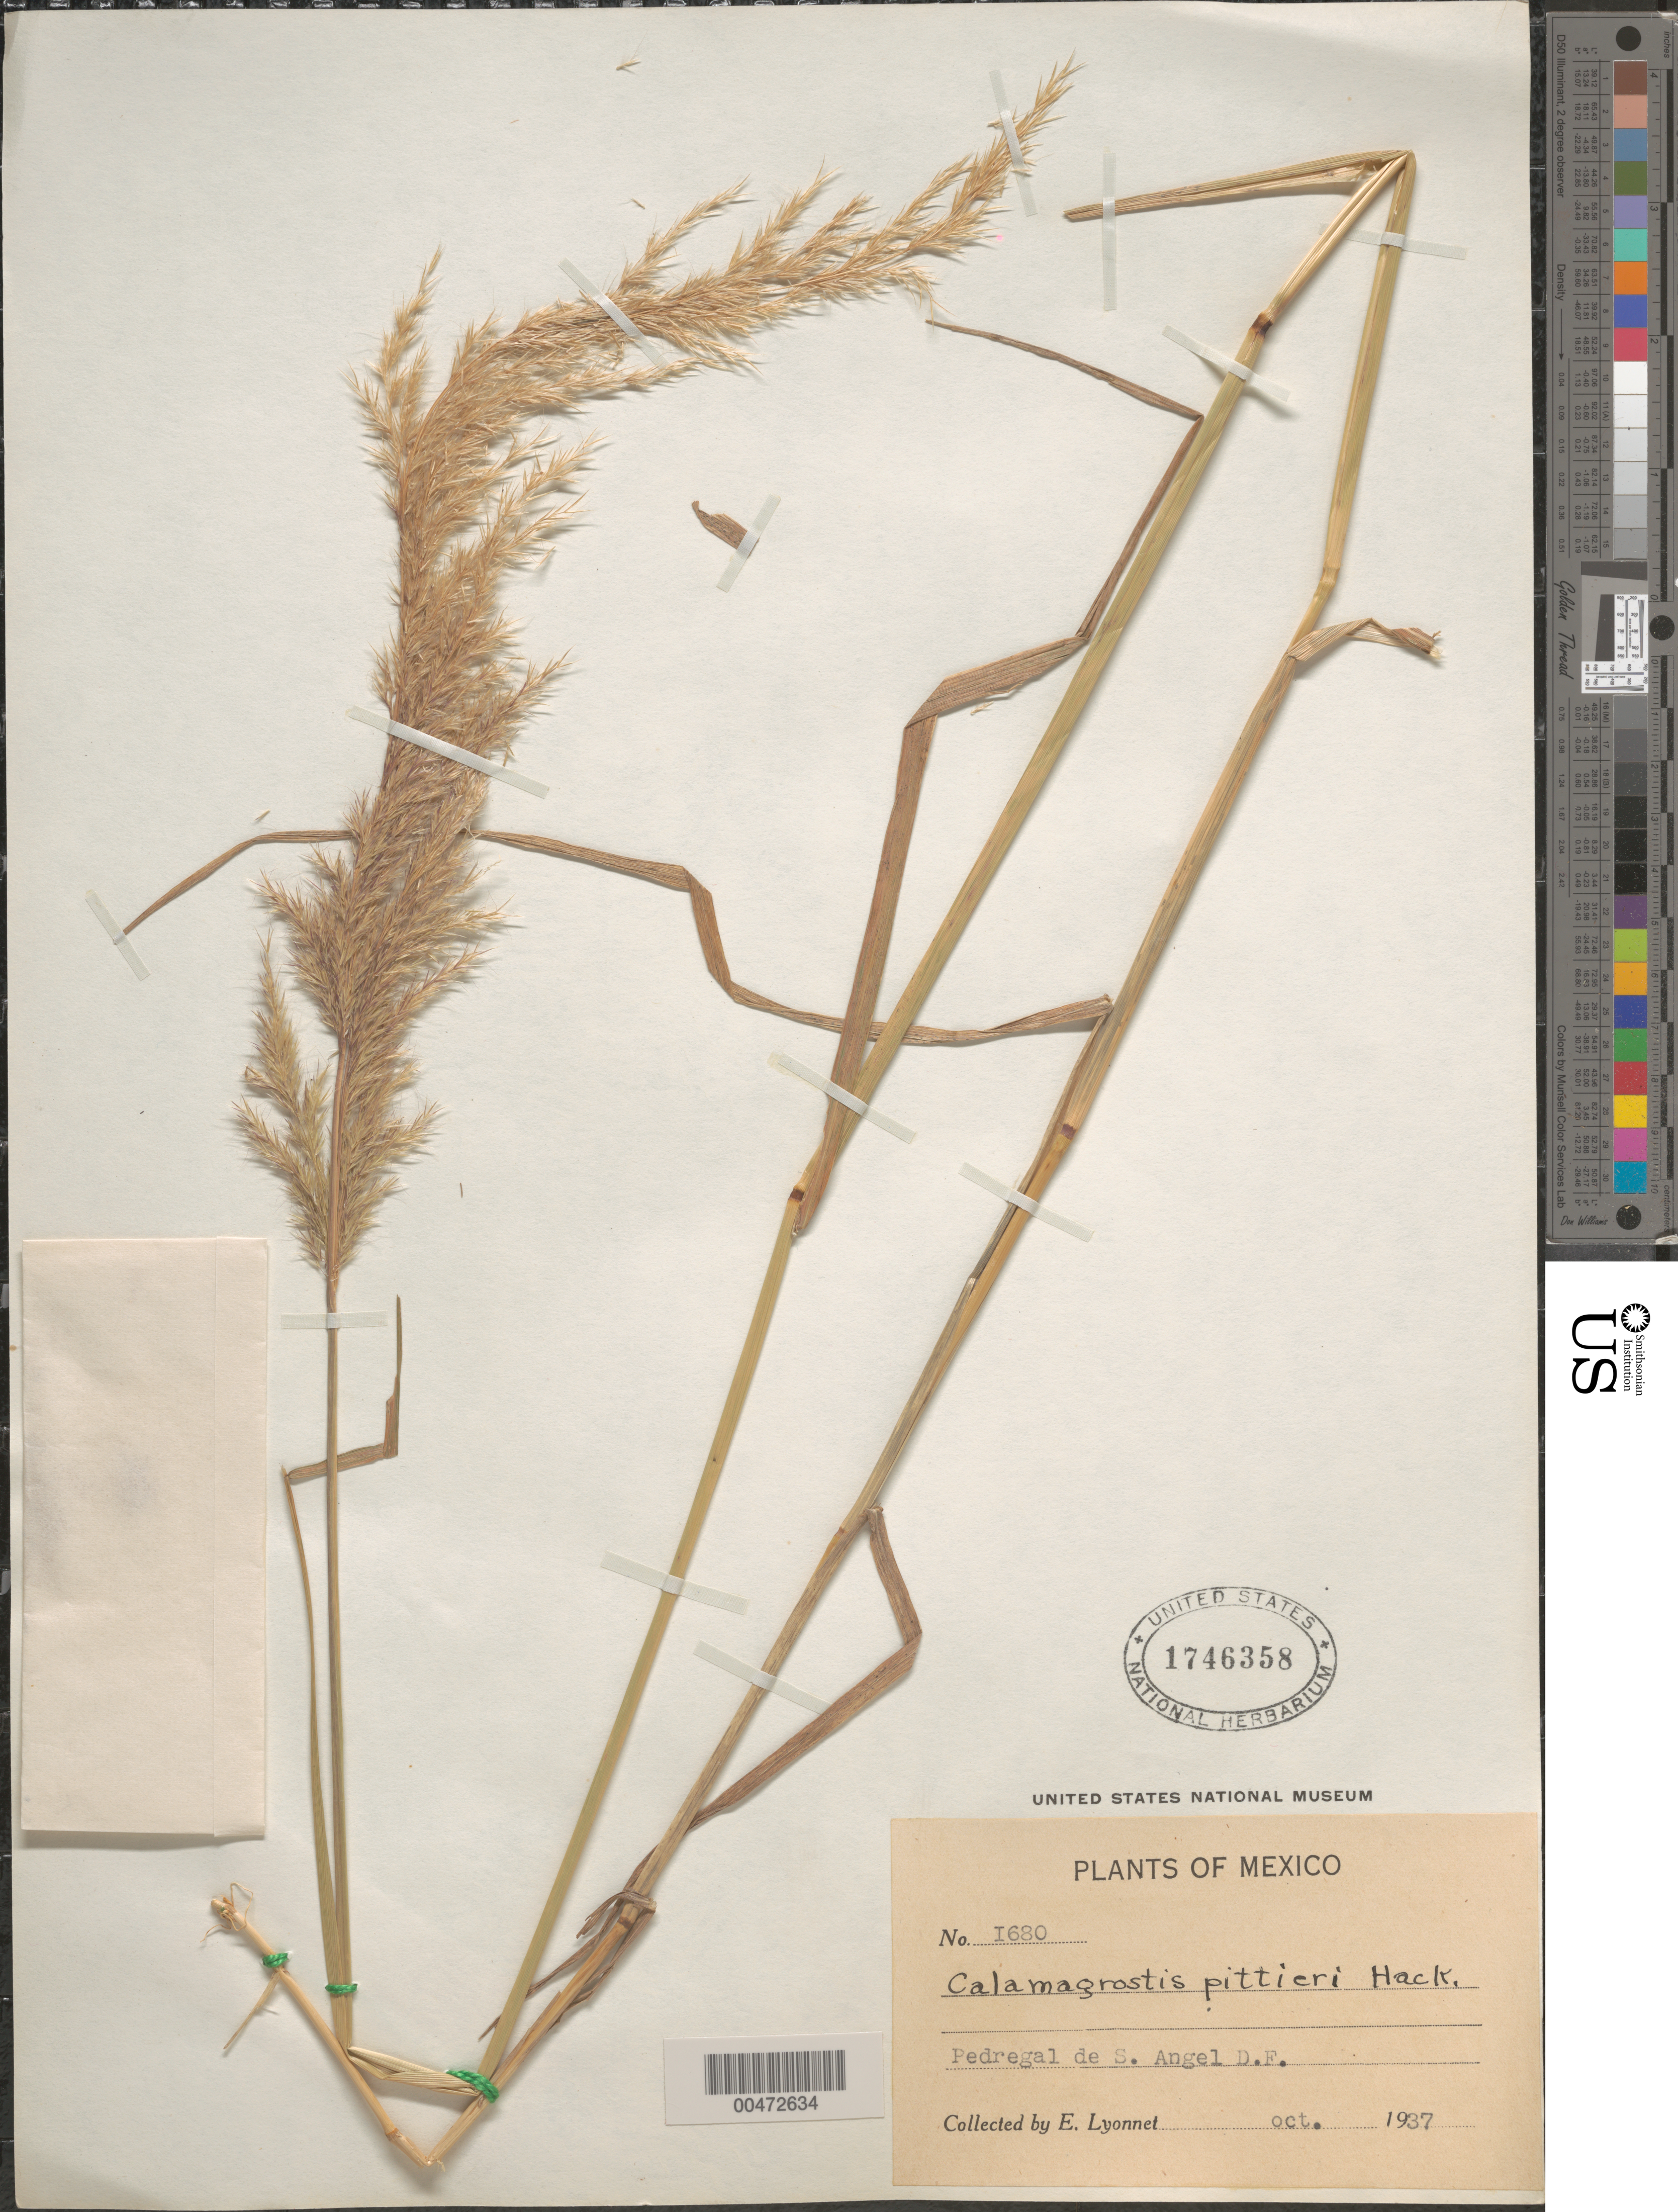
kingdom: Plantae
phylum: Tracheophyta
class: Liliopsida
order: Poales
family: Poaceae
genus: Trisetum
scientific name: Trisetum deyeuxioides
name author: (Kunth) Kunth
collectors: Bro. E. Lyonnet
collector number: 1680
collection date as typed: Oct 1937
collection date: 1937-10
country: Mexico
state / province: Distrito Federal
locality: Pedregal de S. Angel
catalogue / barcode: US 1746358